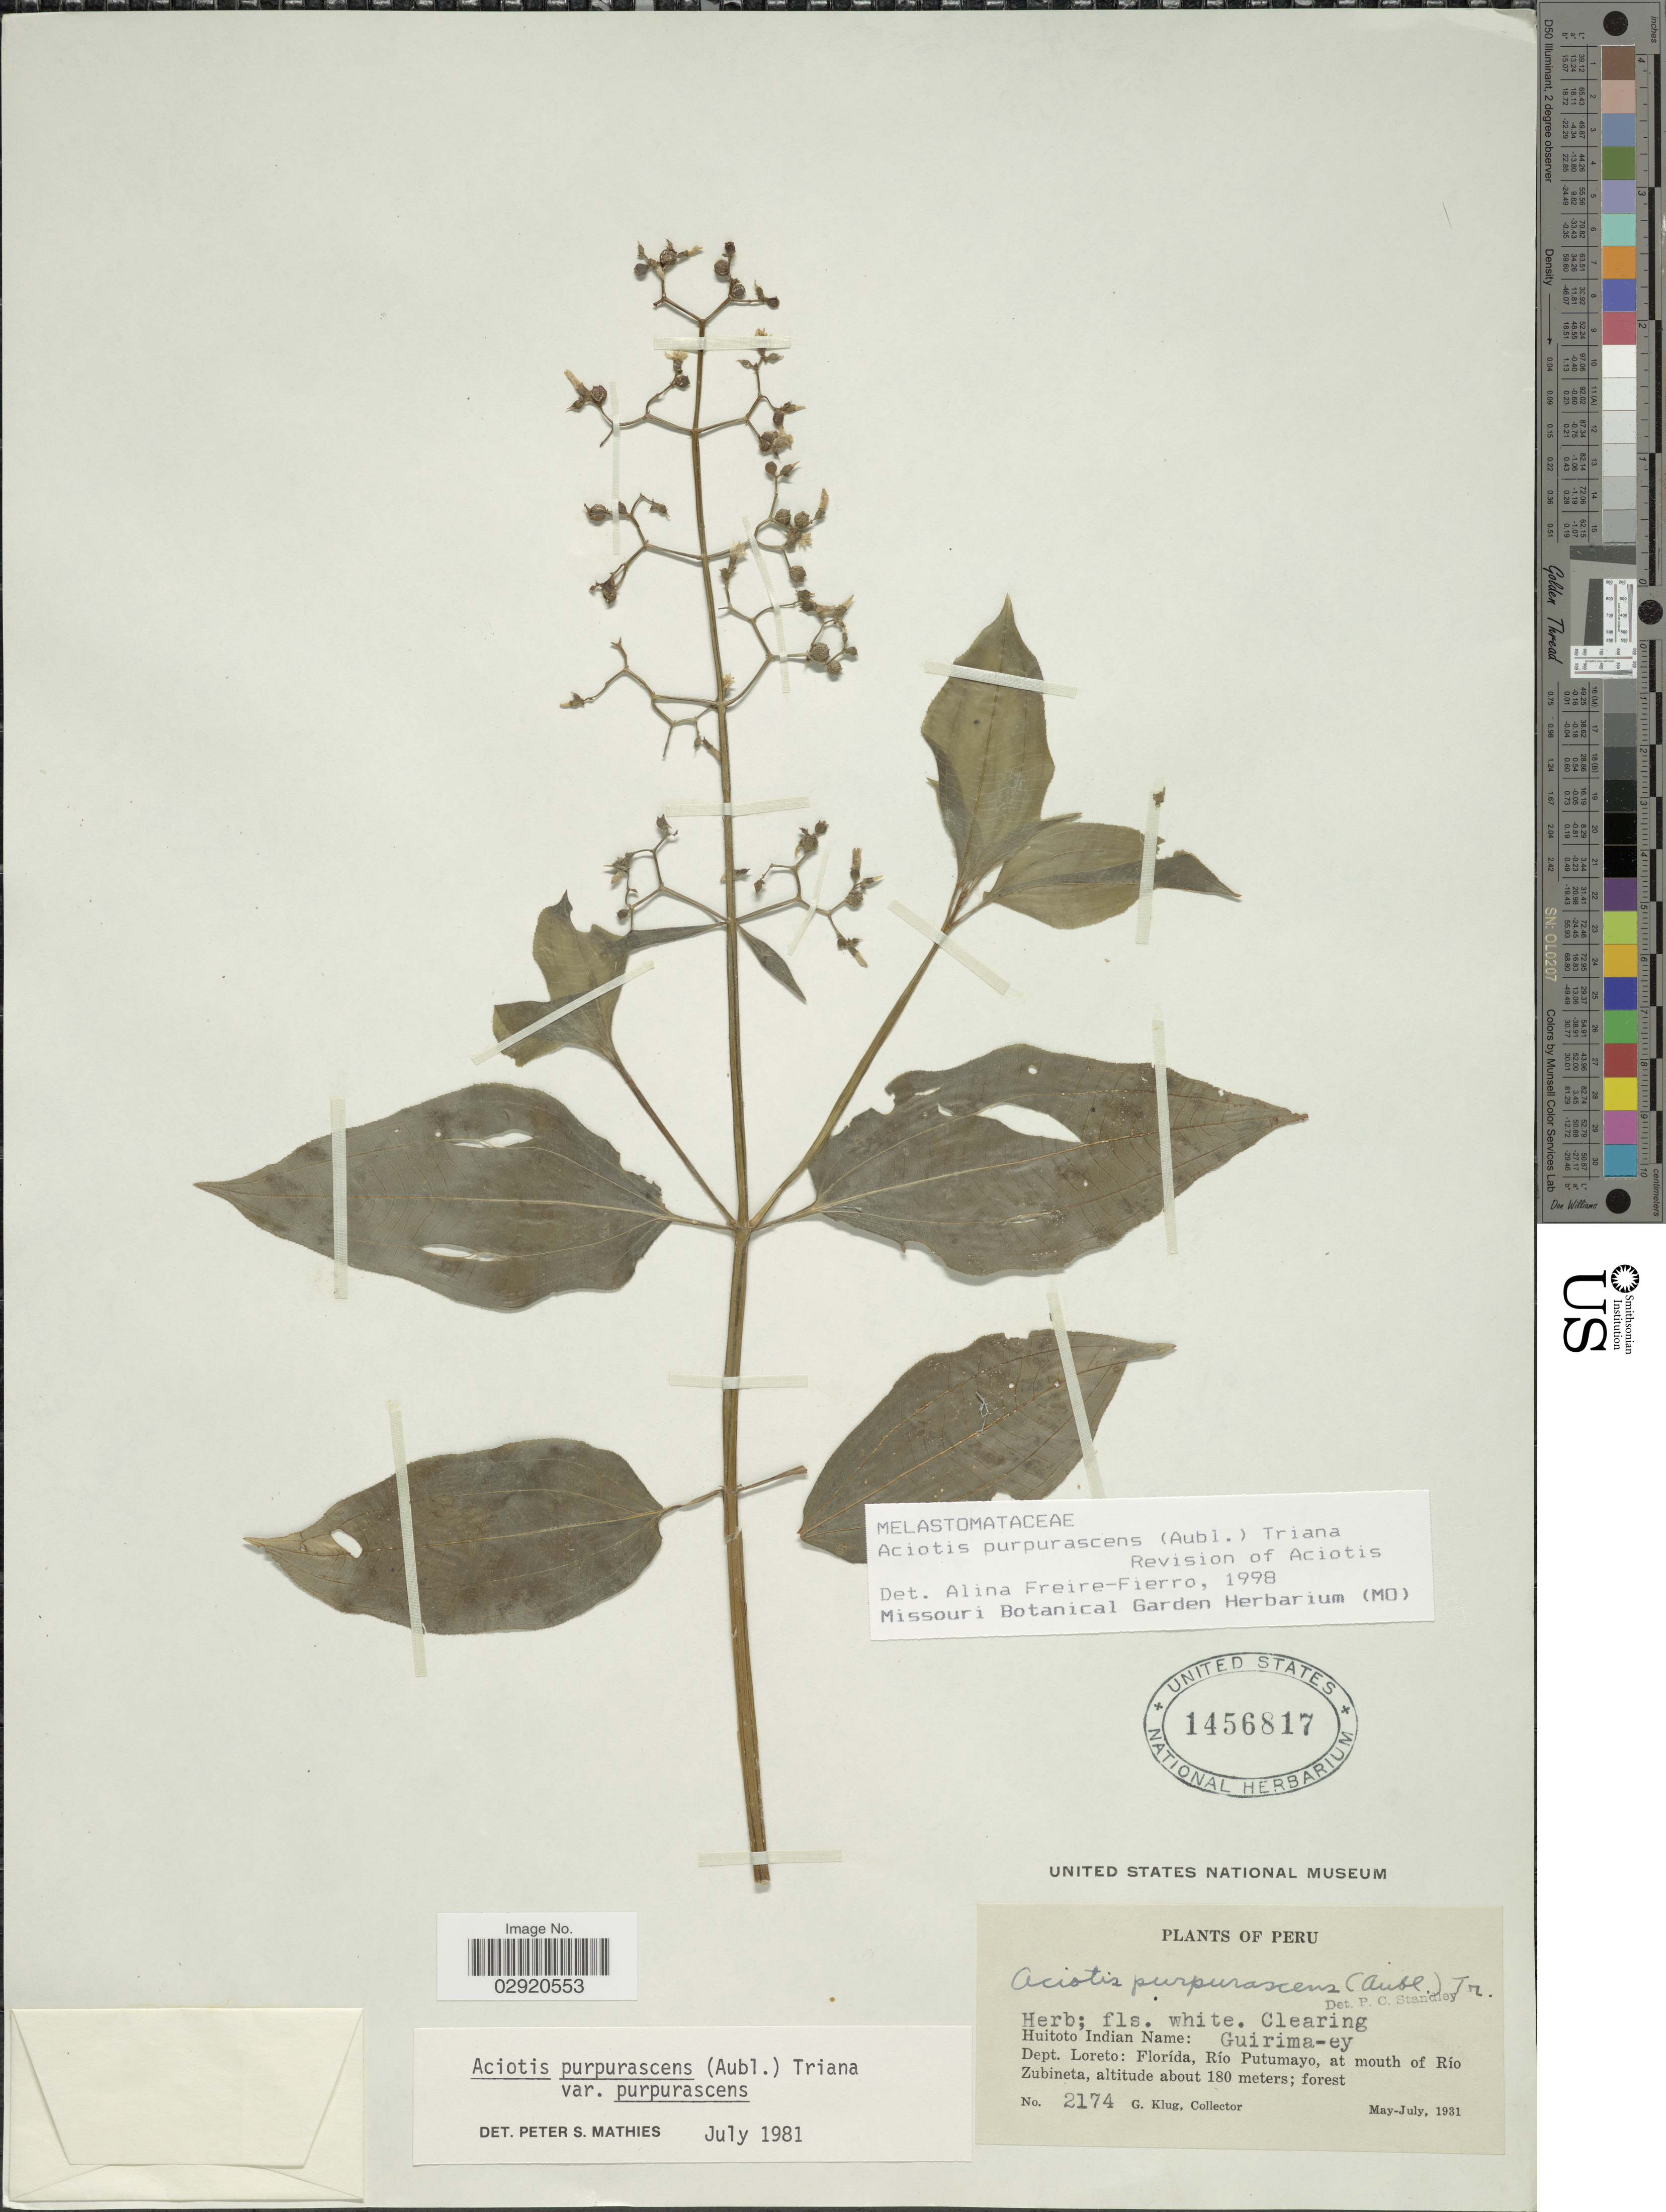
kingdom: Plantae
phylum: Tracheophyta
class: Magnoliopsida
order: Myrtales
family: Melastomataceae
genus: Aciotis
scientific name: Aciotis purpurascens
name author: (Aubl.) Triana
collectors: G. Klug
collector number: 2174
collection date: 1931-05/1931-07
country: Peru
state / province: Loreto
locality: Dept. Loreto: Florída, Río Putumayo, at mouth of Río Zubineta.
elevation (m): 180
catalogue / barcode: US 1456817